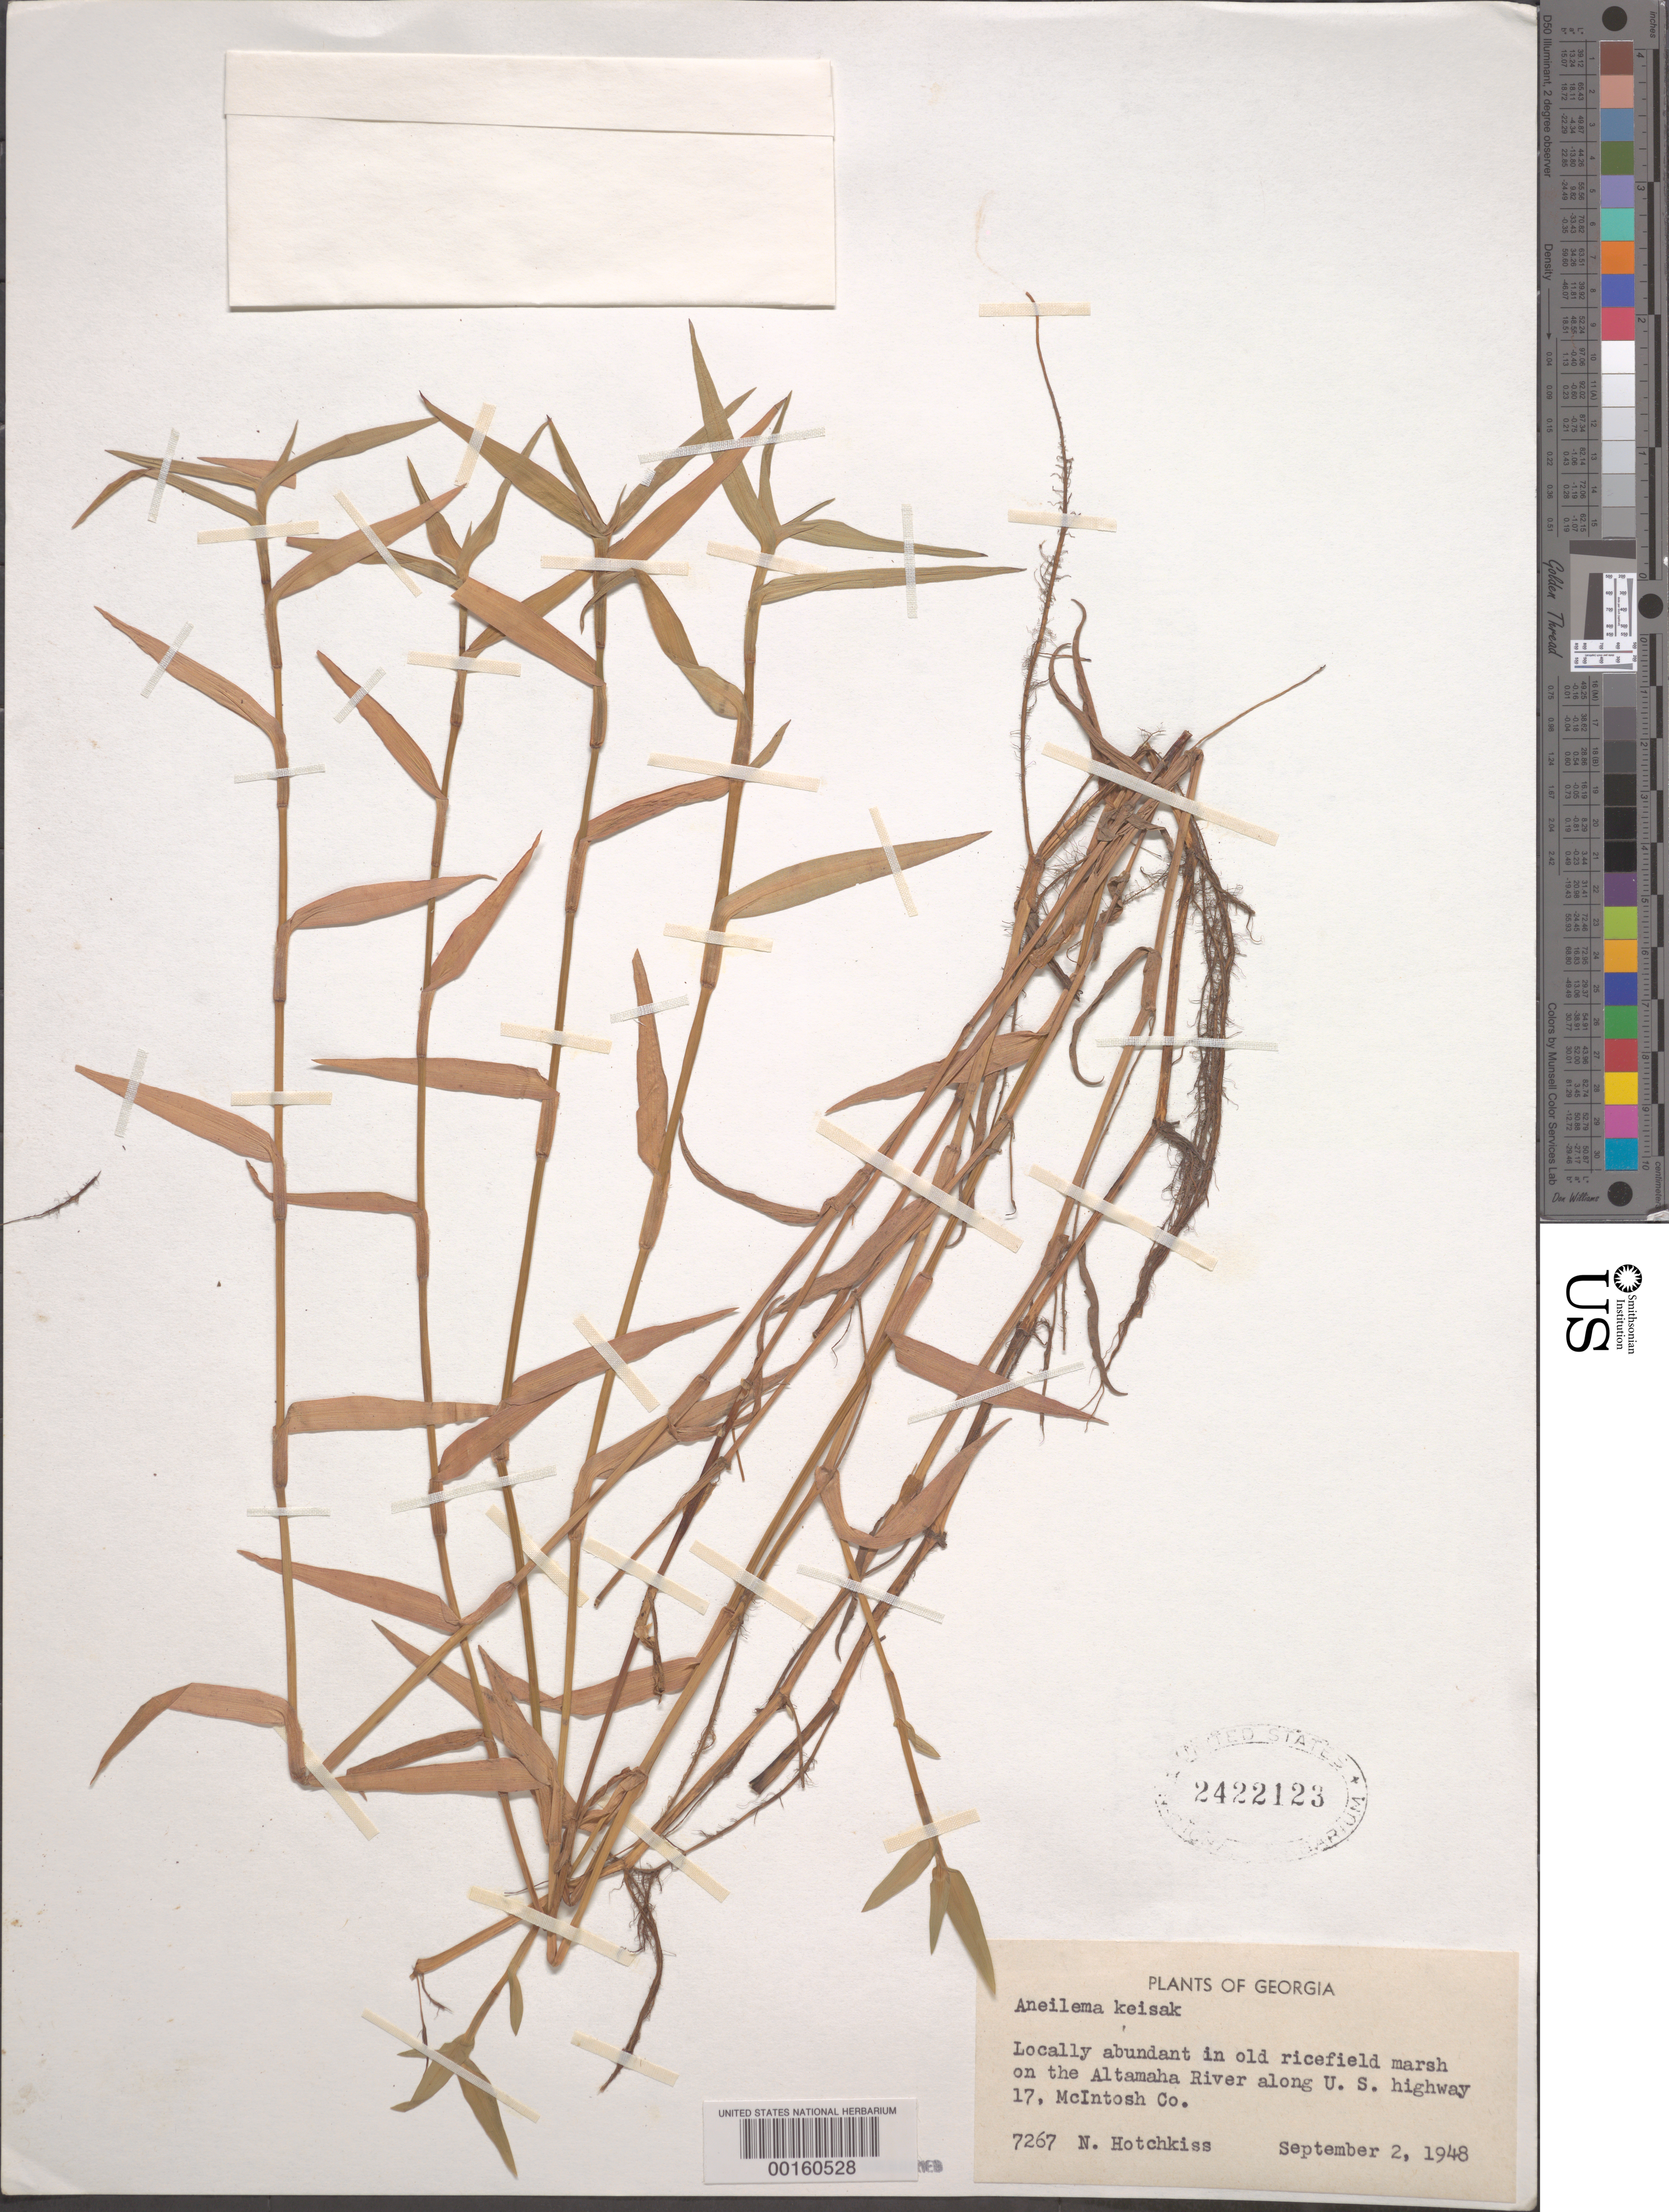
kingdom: Plantae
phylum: Tracheophyta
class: Liliopsida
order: Commelinales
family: Commelinaceae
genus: Murdannia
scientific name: Murdannia keisak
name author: (Hassk.) Hand.-Mazz.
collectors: N. Hotchkiss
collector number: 7267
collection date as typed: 02 Sep 1948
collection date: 1948-09-02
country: United States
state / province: Georgia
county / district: Mcintosh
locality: Altamaha river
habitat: Ricefield marsh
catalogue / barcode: US 2422123